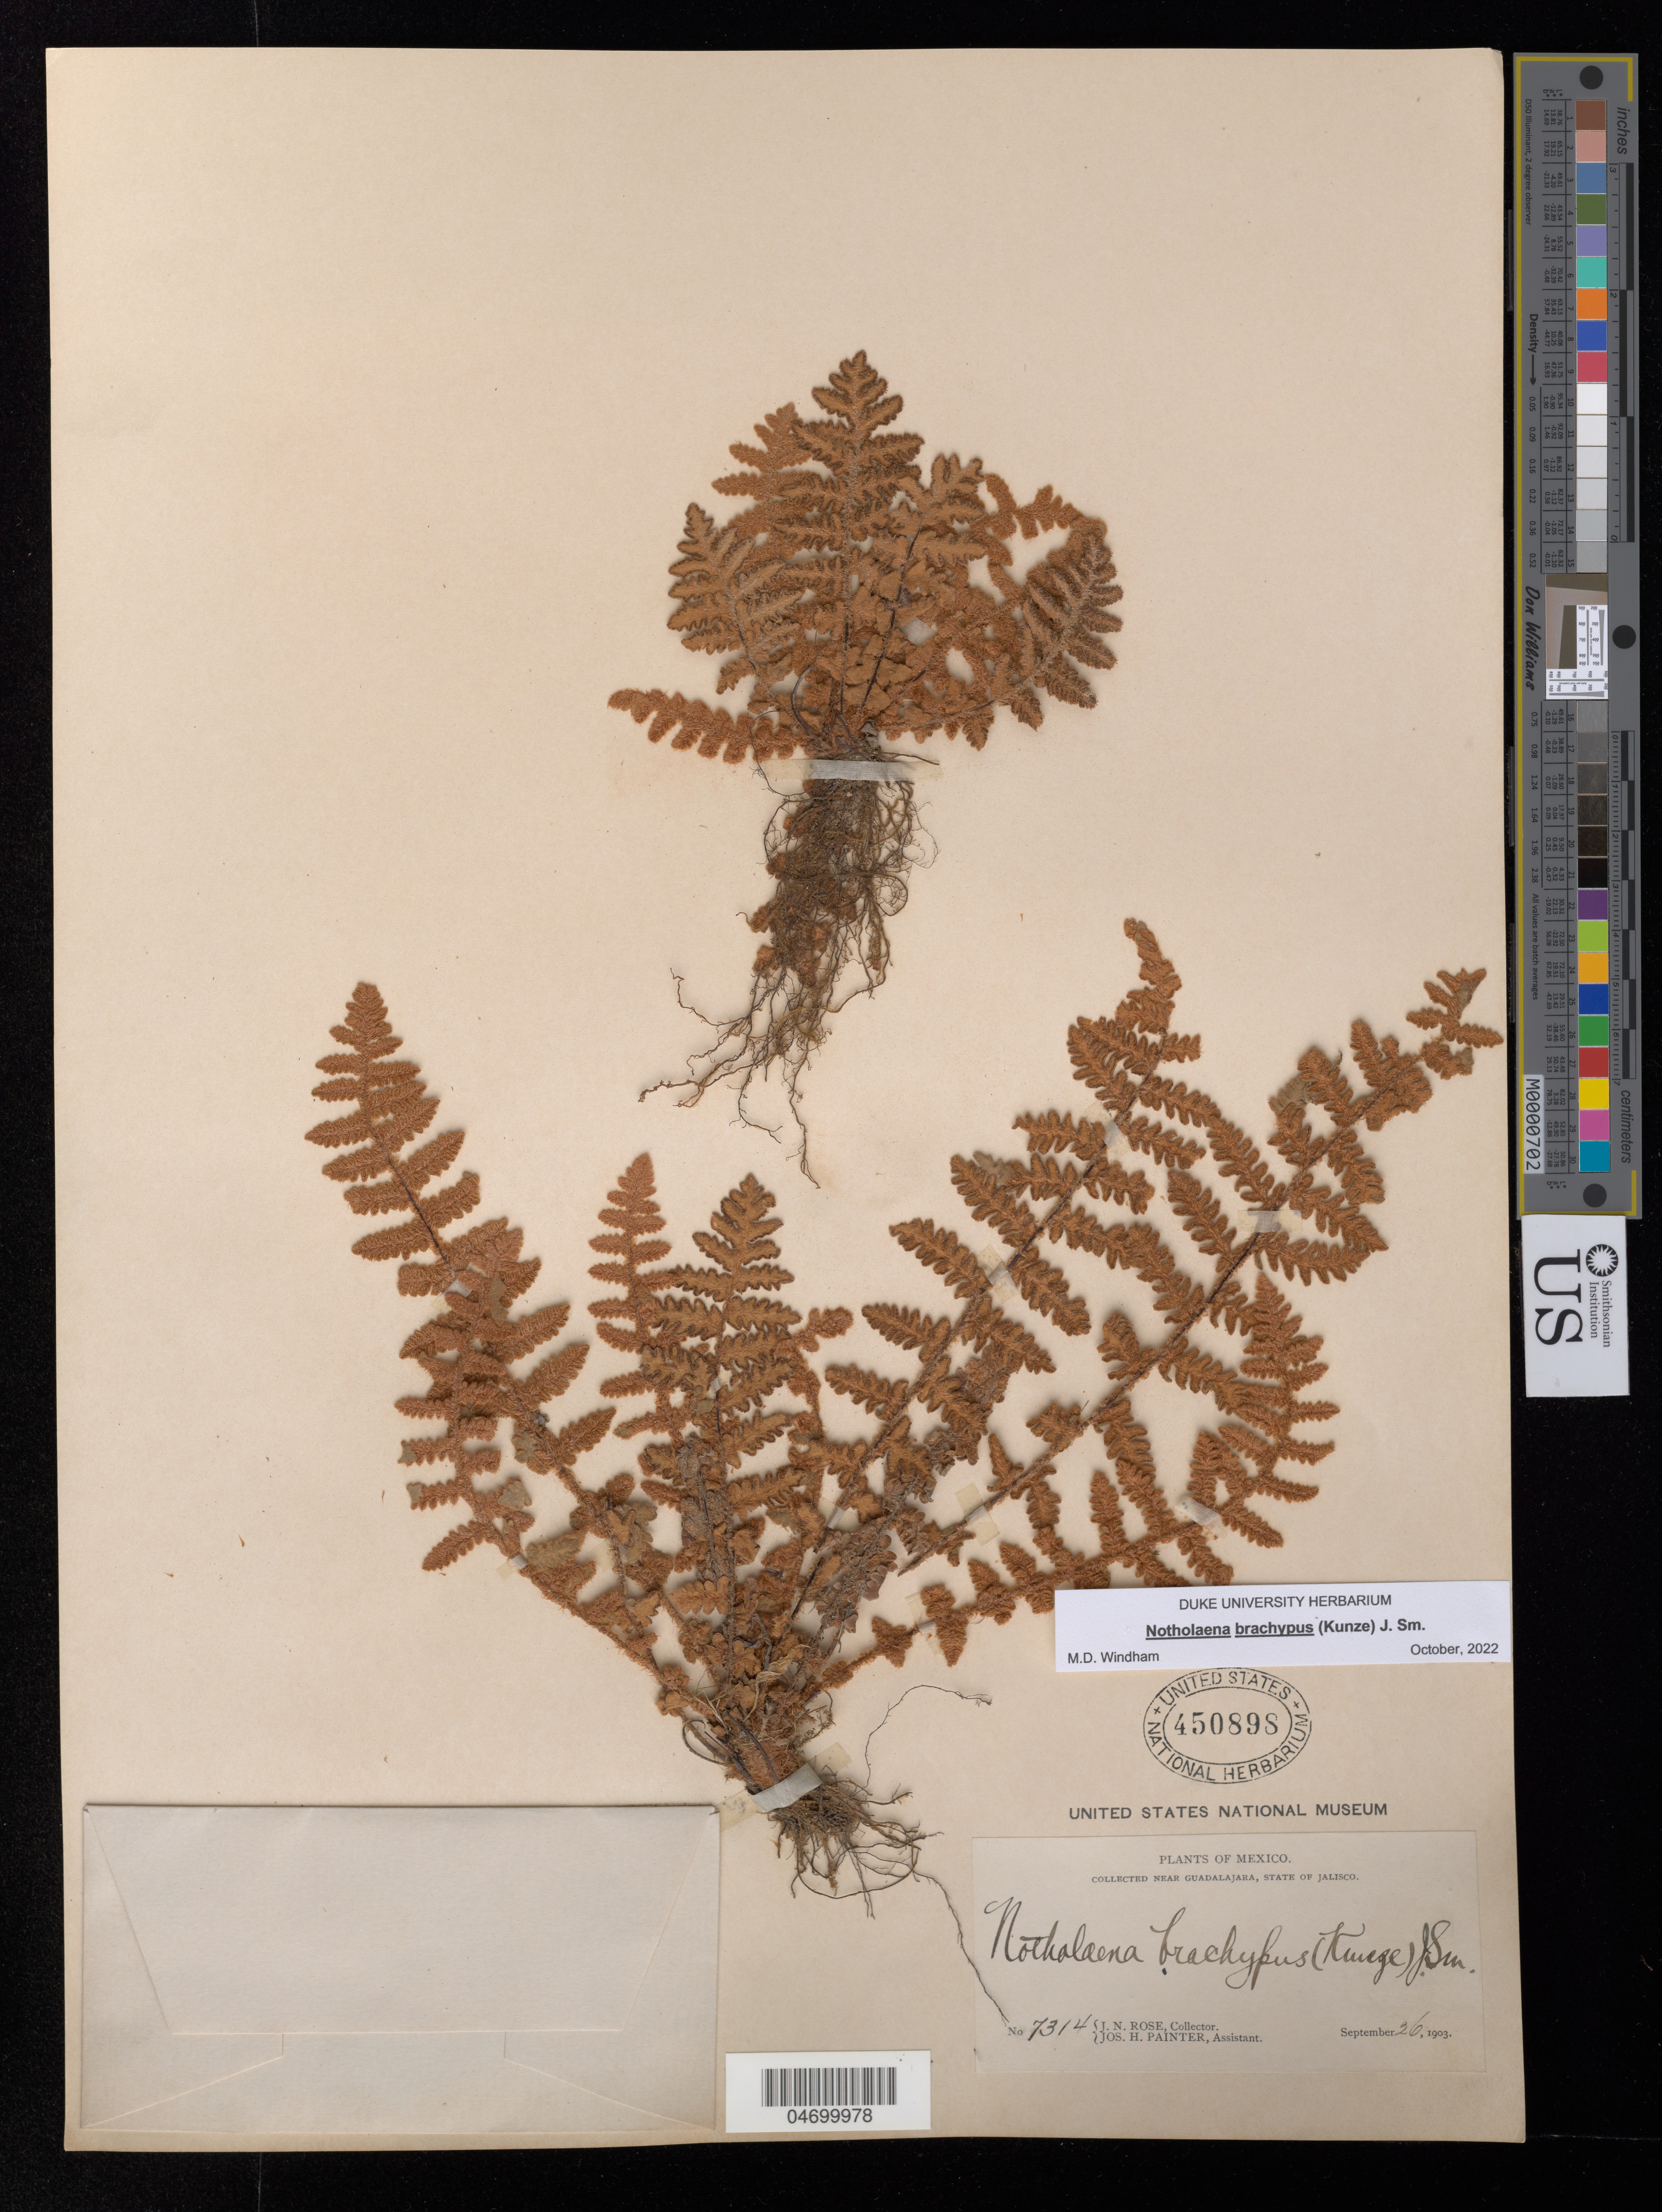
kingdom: Plantae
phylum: Tracheophyta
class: Polypodiopsida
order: Polypodiales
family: Pteridaceae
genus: Notholaena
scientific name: Notholaena brachypus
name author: (Kunze) J. Sm.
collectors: J. N. Rose & J. H. Painter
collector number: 731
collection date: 1903-09-26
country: Mexico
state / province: Jalisco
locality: Near Guadalajara.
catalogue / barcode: US 450898